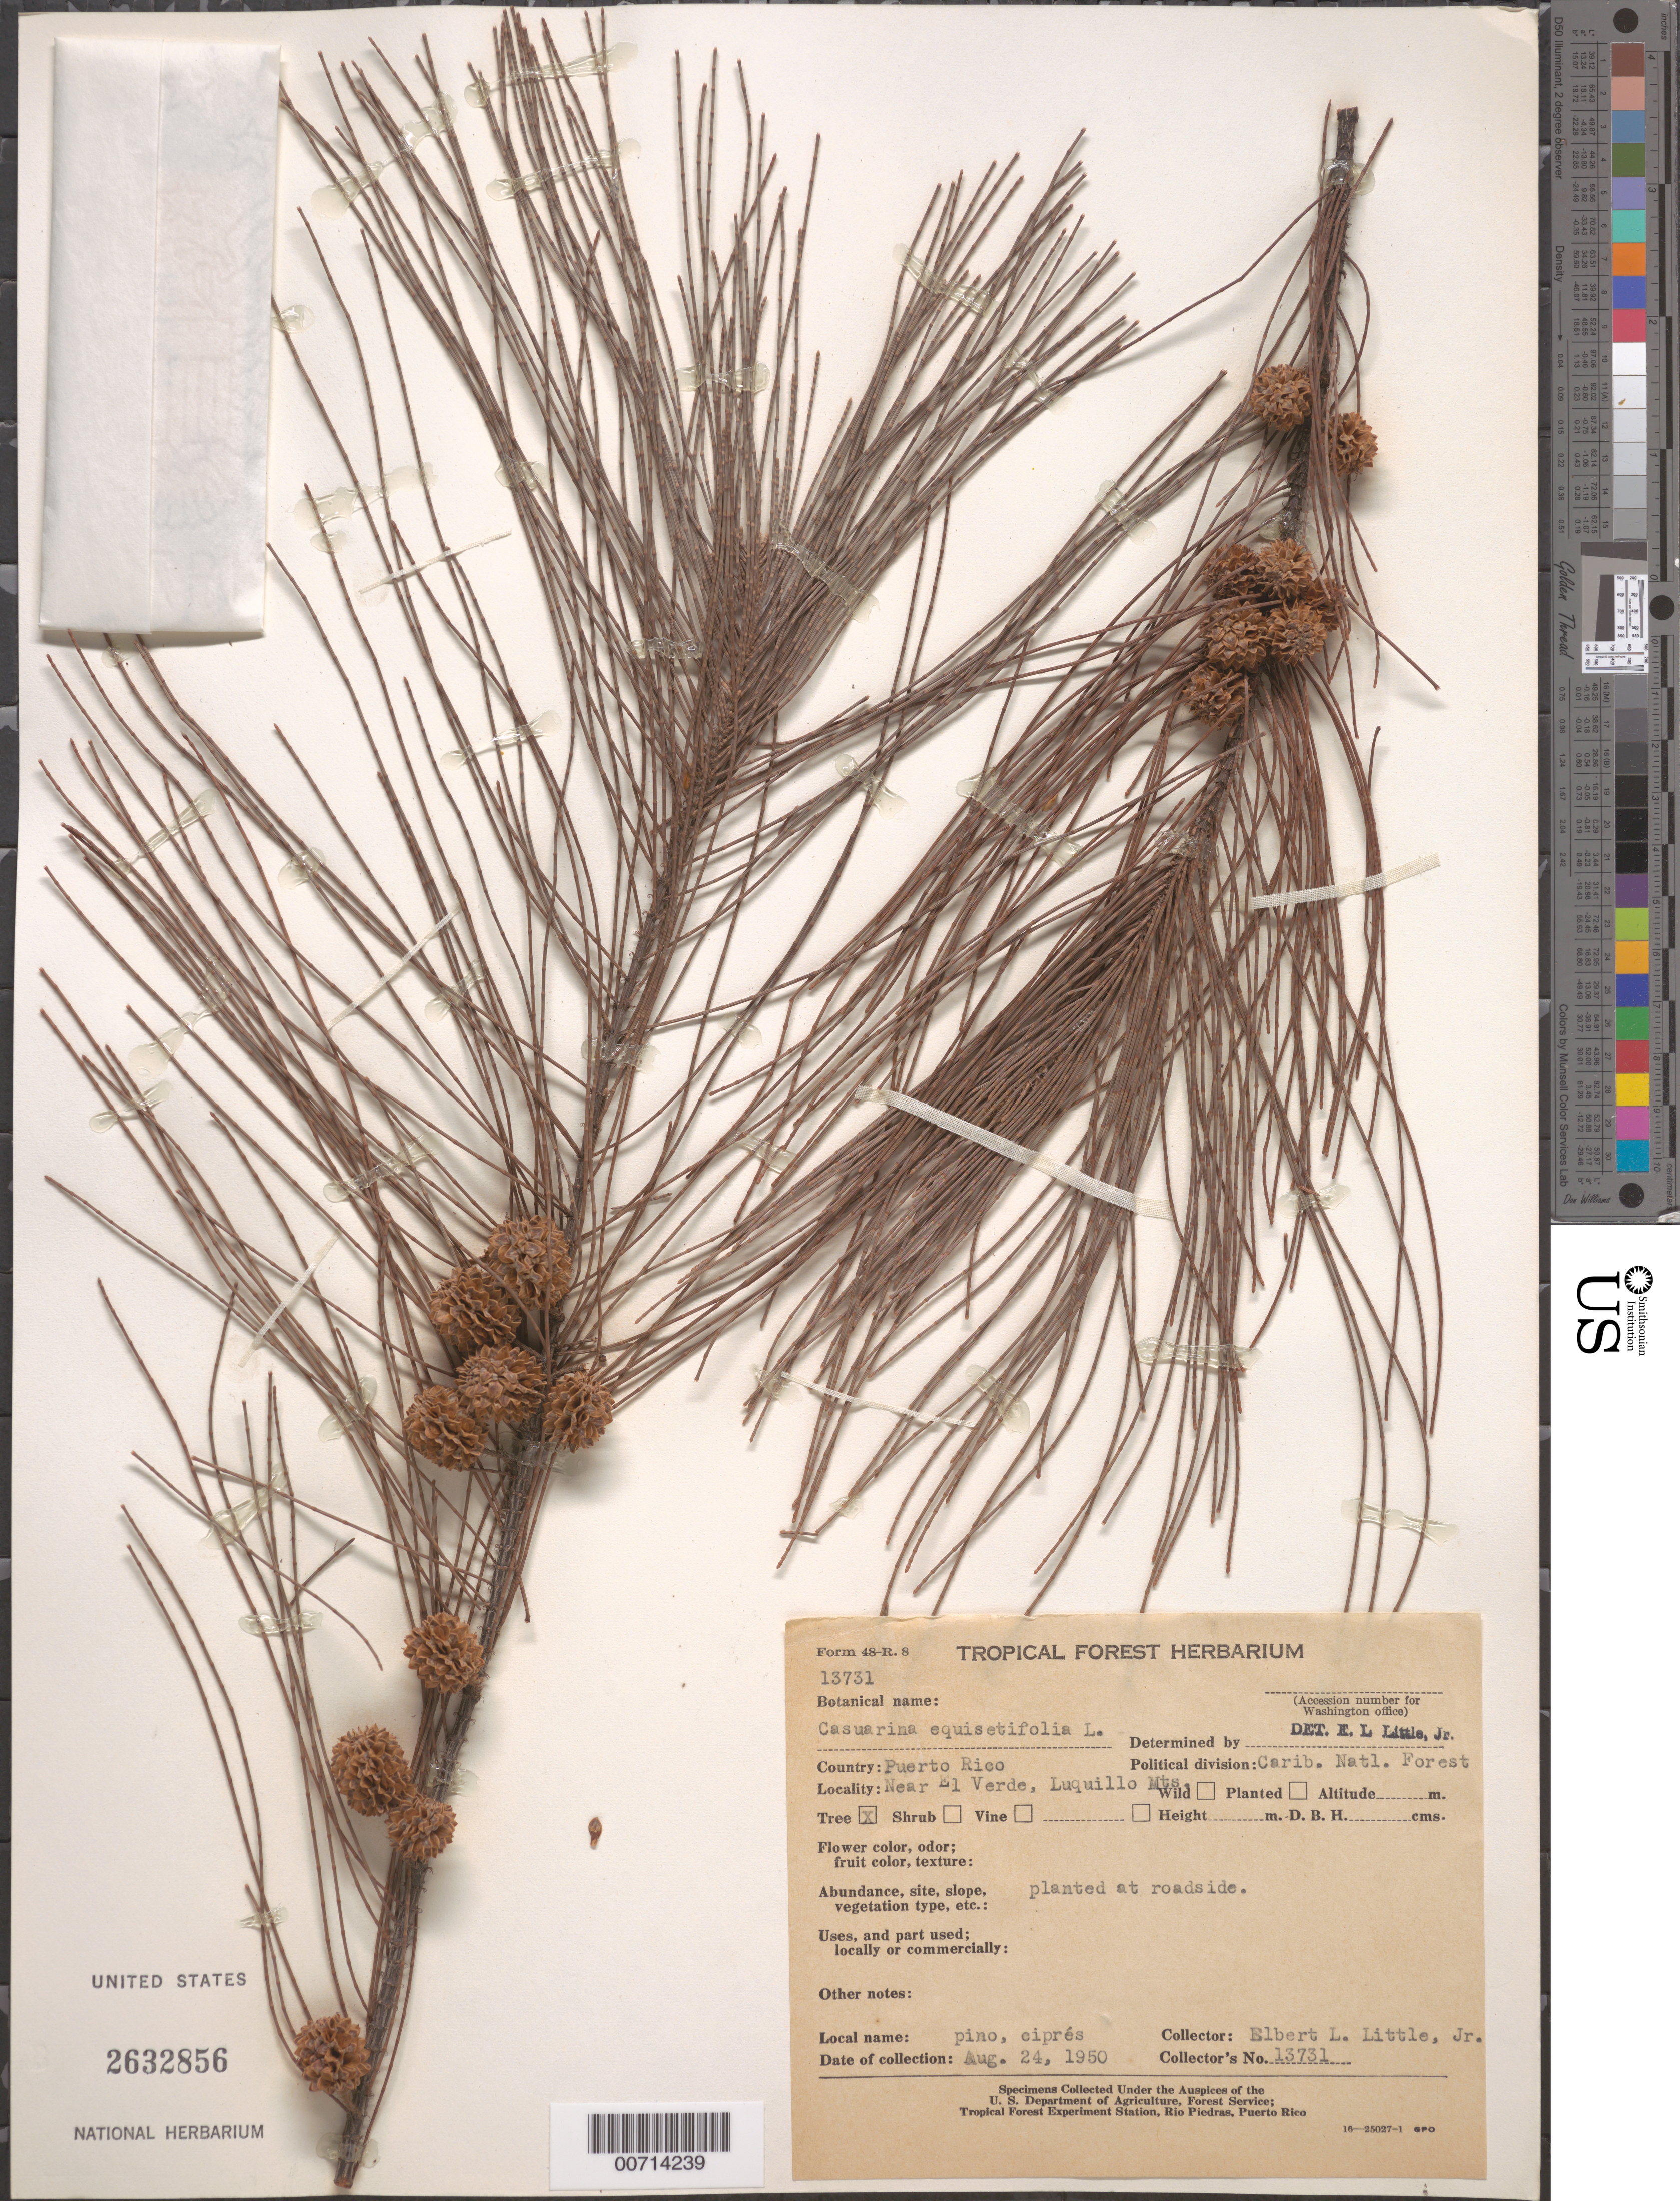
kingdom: Plantae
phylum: Tracheophyta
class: Magnoliopsida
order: Fagales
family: Casuarinaceae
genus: Casuarina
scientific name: Casuarina equisetifolia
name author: L.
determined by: Little, Elbert L., Jr., (FSSR), United States Department of Agriculture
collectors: E. L. Little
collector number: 13731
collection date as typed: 24 Aug 1950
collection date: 1950-08-24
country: Puerto Rico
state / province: Luquillo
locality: Carib. Natl. Forest, Near El Verde, Luquillo Mts.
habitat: Roadside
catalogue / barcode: US 2632856